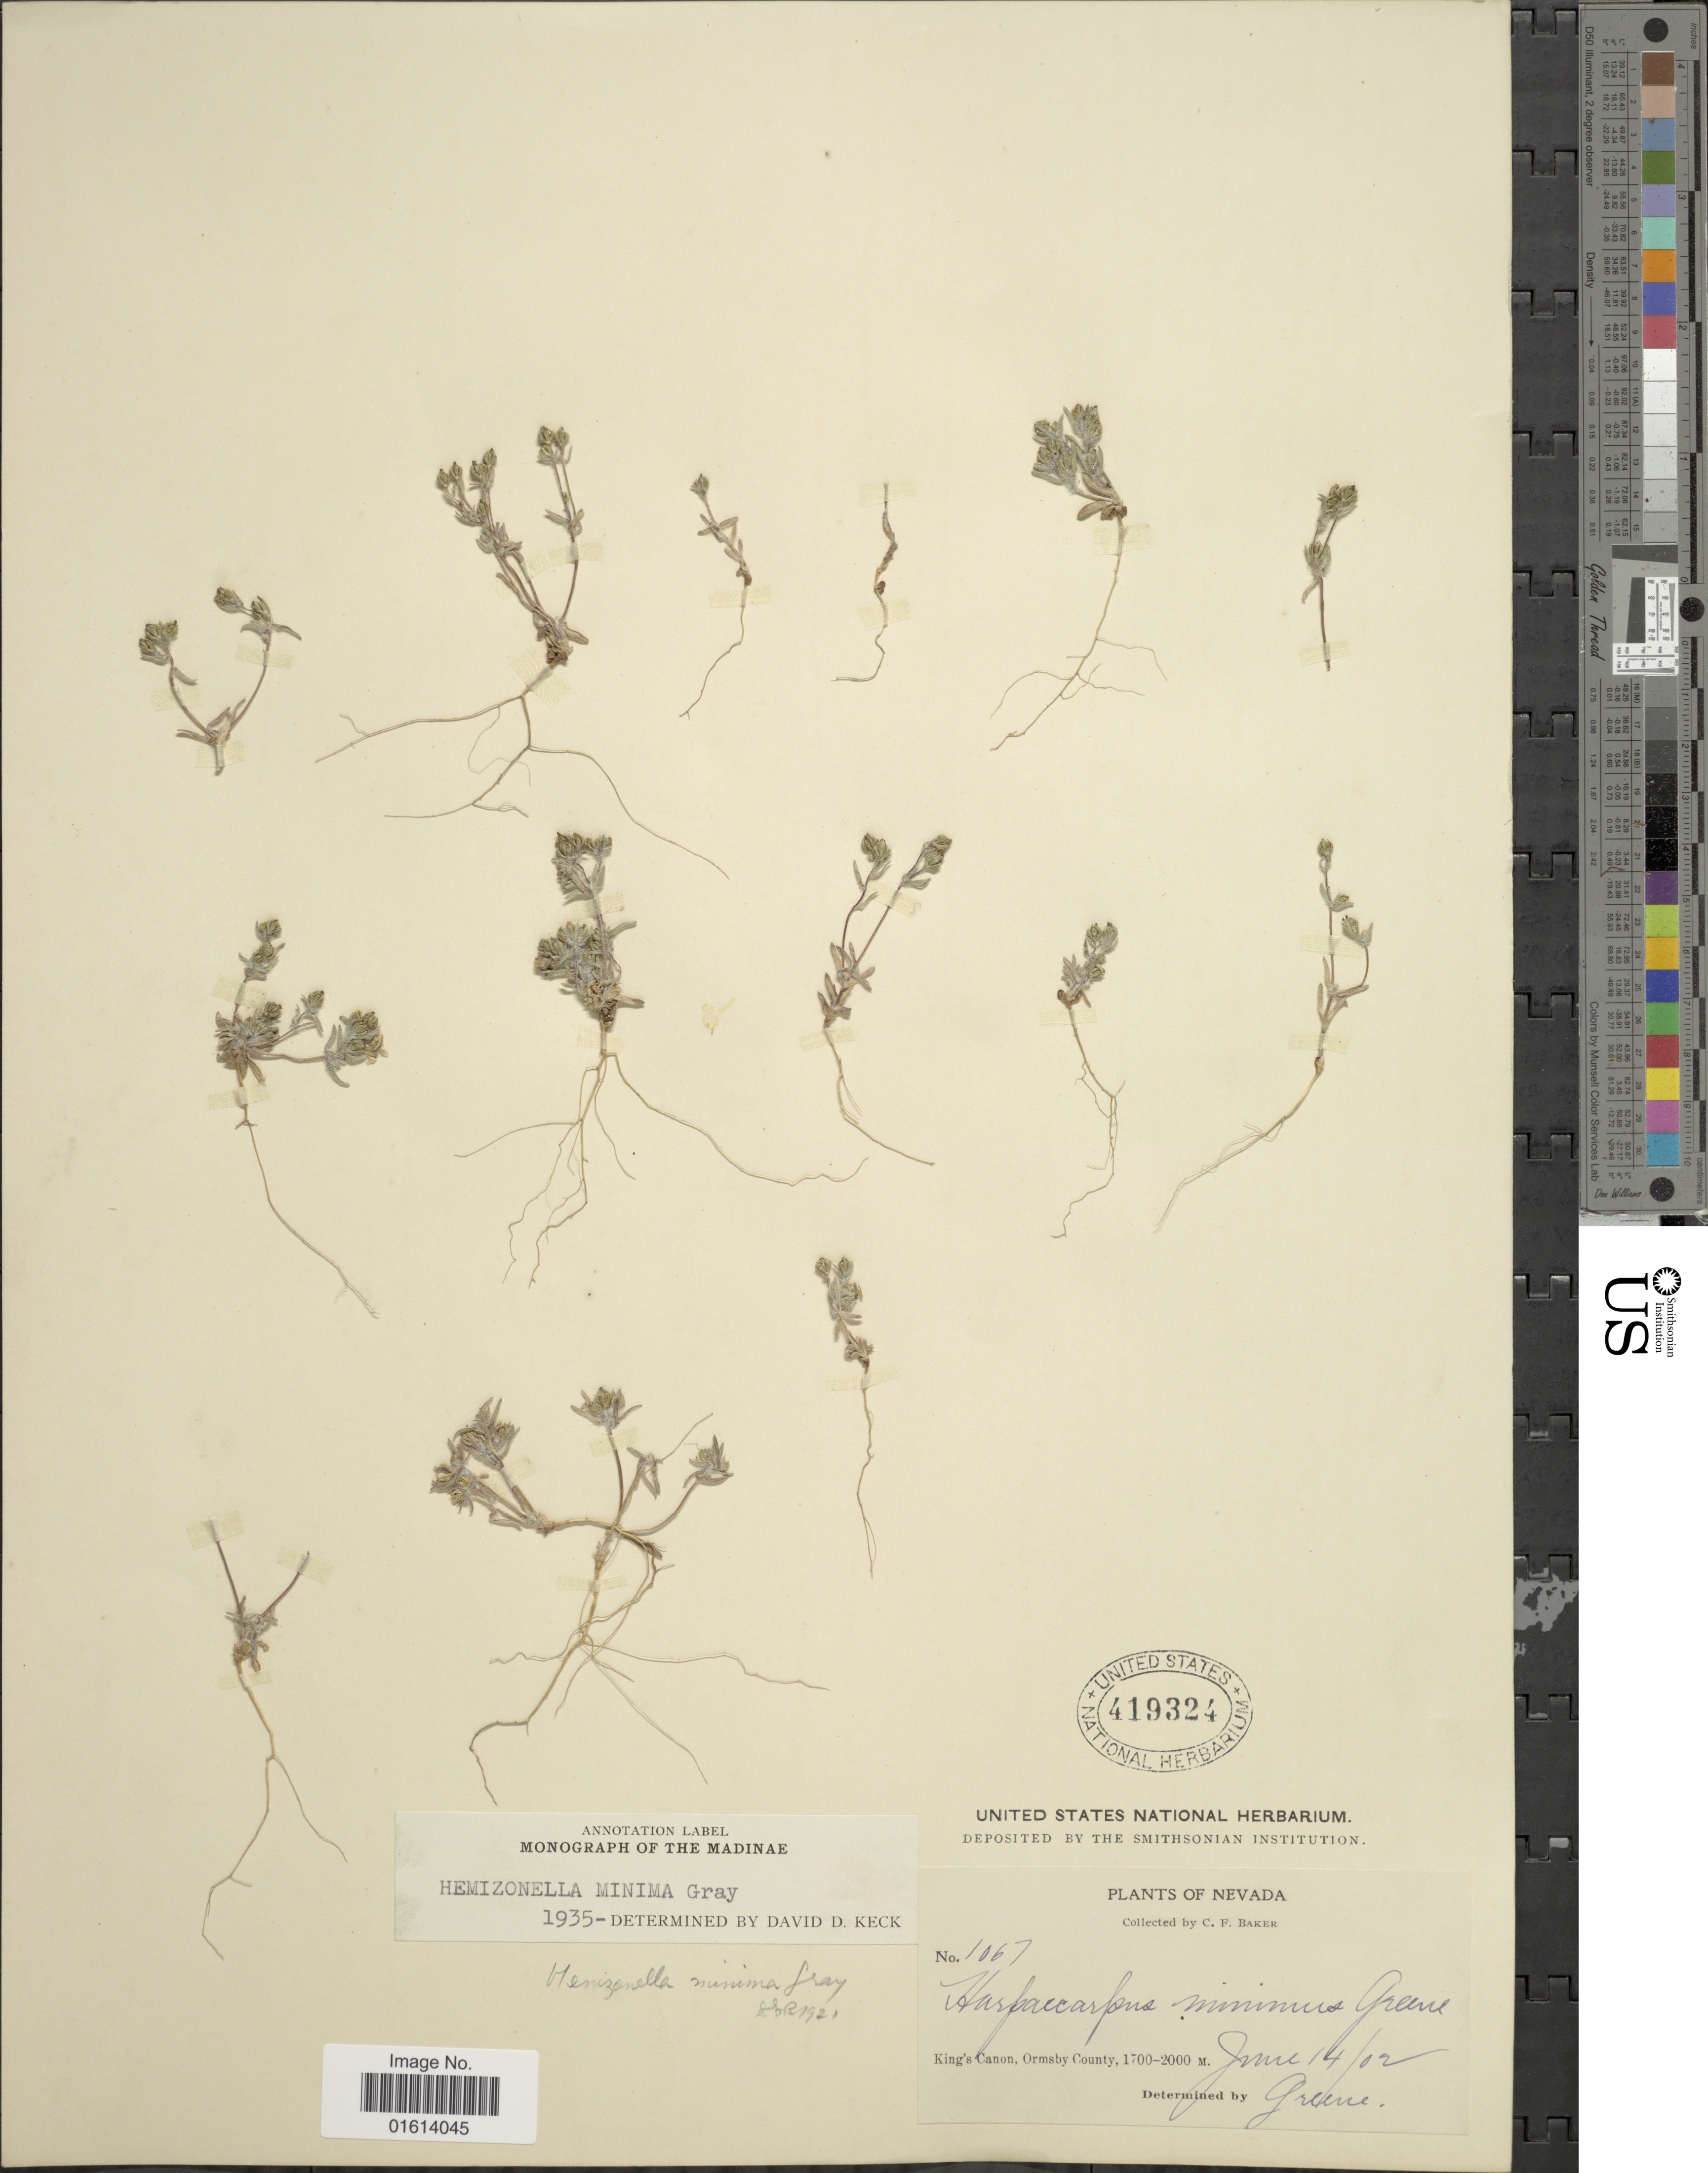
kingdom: Plantae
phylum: Tracheophyta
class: Magnoliopsida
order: Asterales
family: Asteraceae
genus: Hemizonella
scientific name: Hemizonella minima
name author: (A. Gray) A. Gray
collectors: C. F. Baker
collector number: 1067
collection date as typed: Transcribed d/m/y: 14/6/2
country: United States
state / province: Nevada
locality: King's Canon, Ormsby County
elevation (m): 1700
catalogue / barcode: US 419324